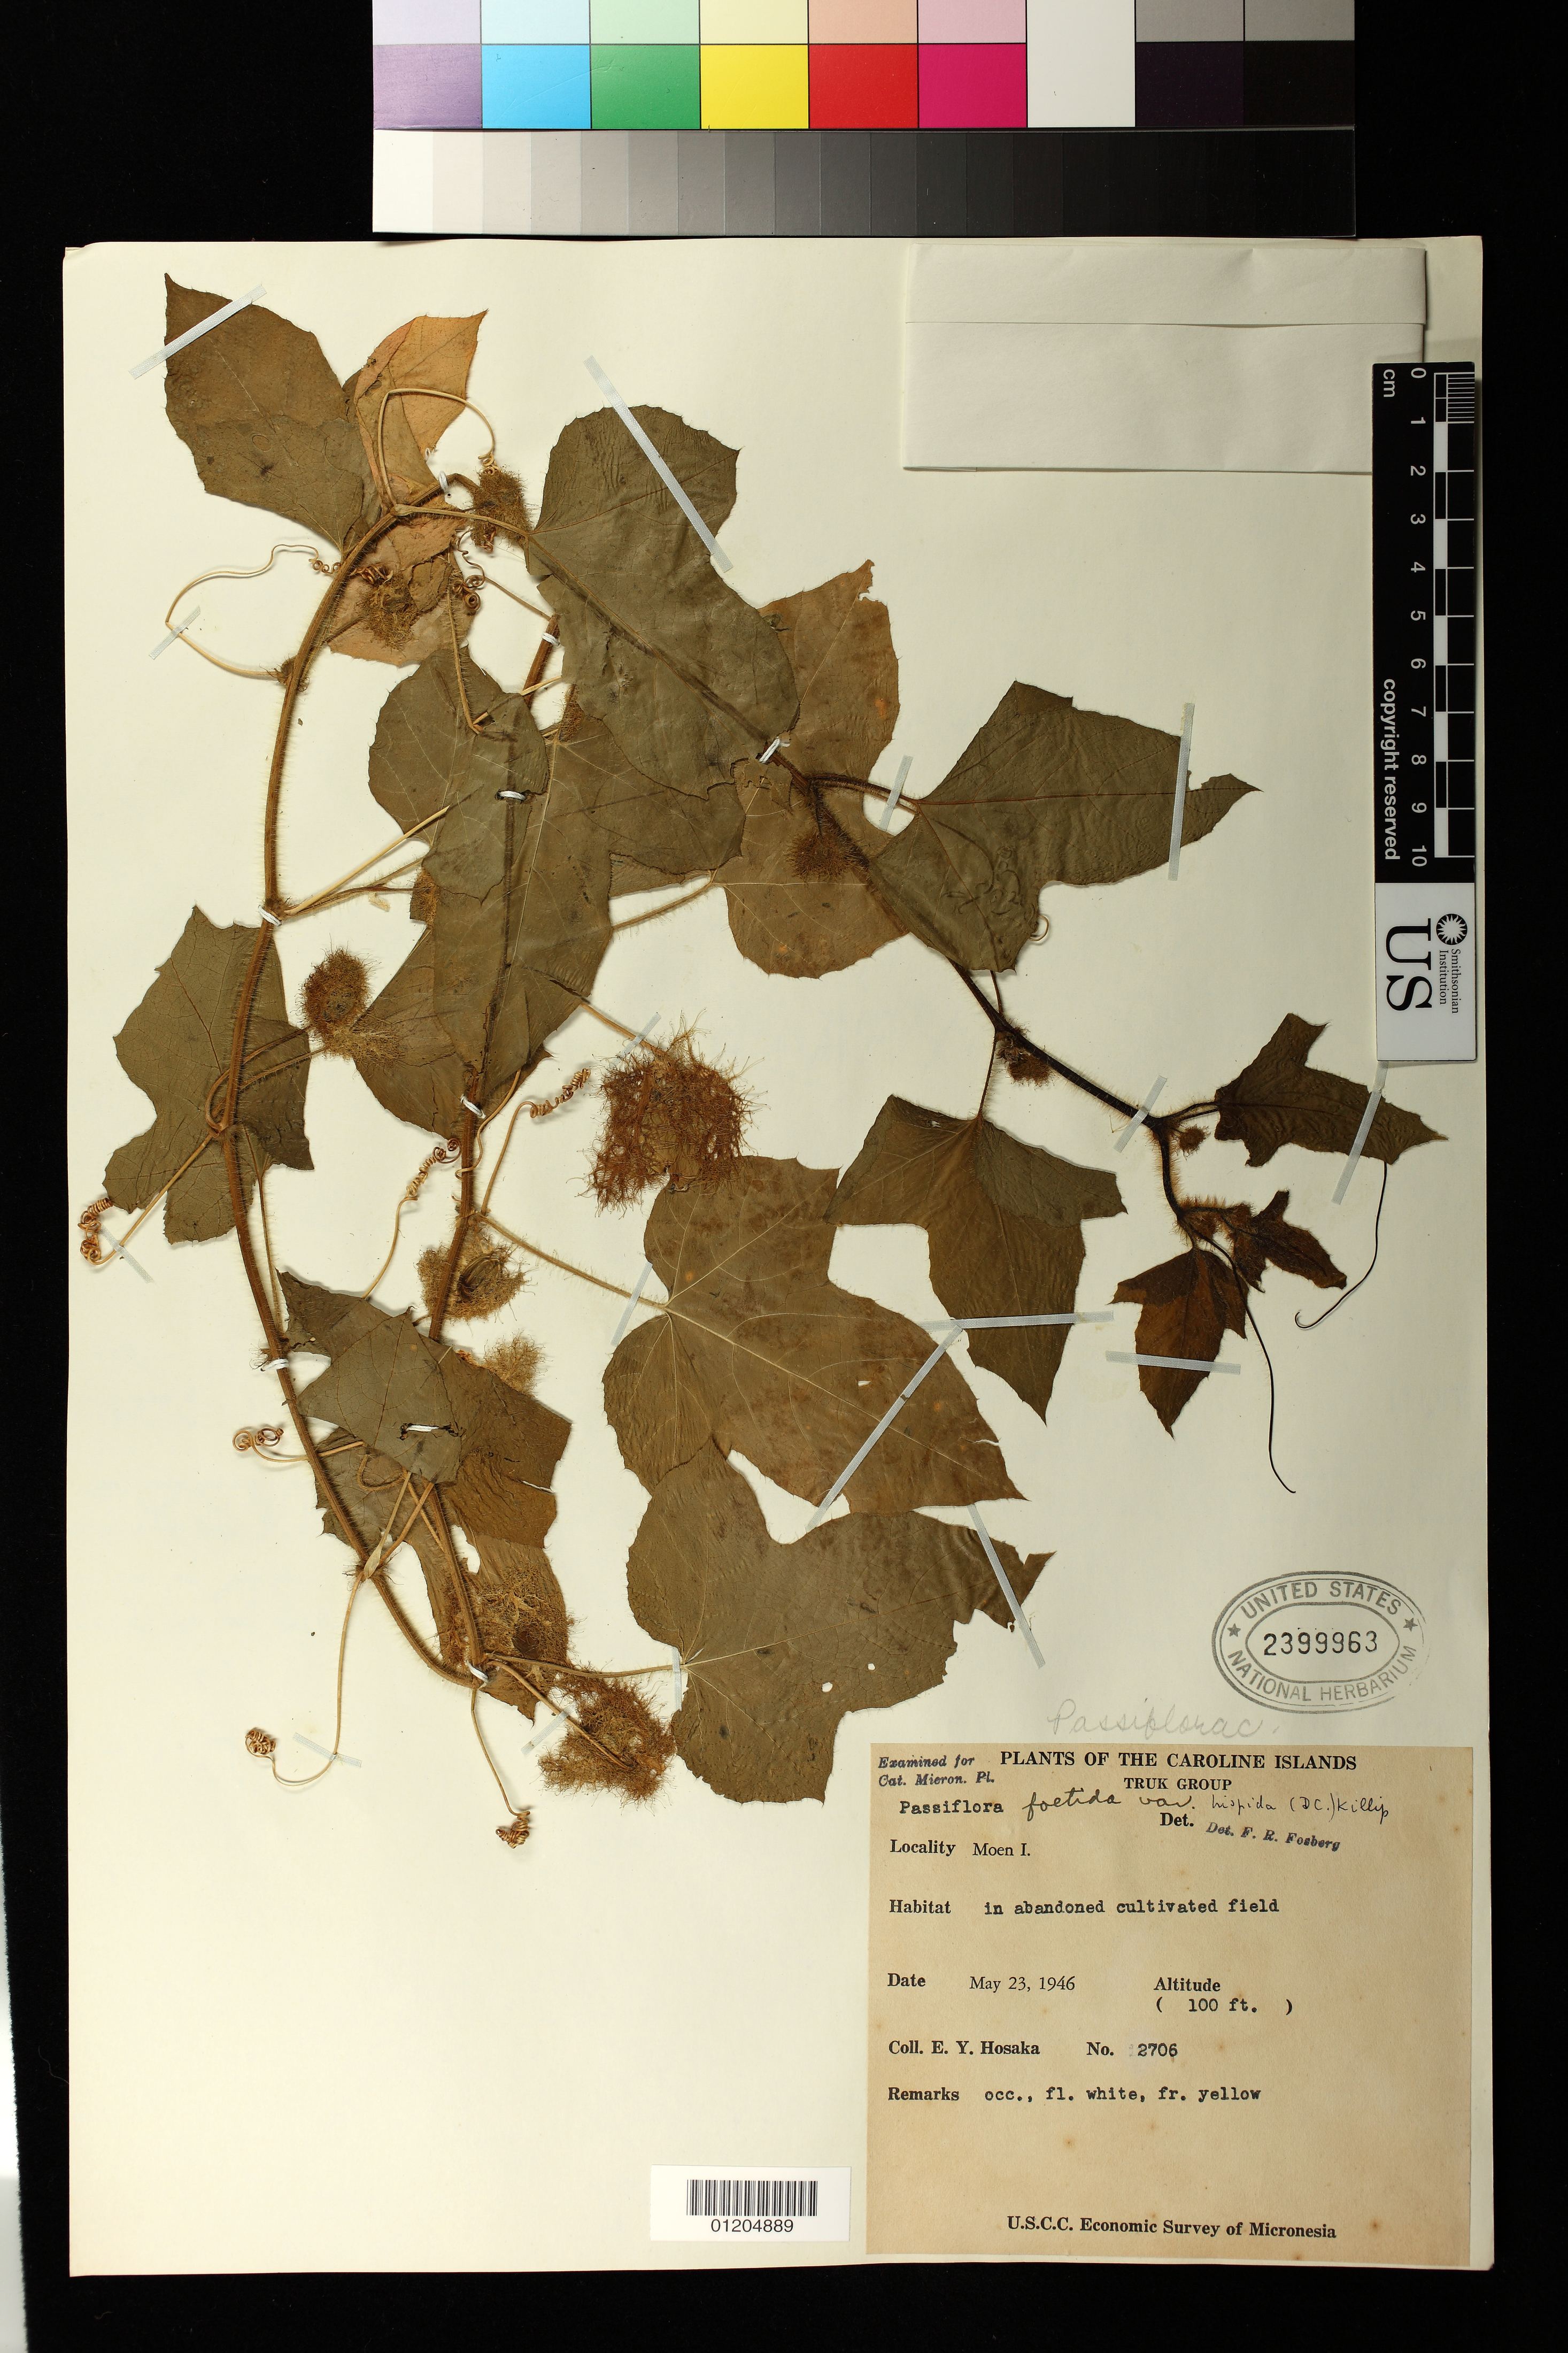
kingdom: Plantae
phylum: Tracheophyta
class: Magnoliopsida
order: Malpighiales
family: Passifloraceae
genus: Passiflora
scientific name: Passiflora foetida var. hispida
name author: (DC. ex Triana & Planch.) Killip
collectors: E. Y. Hosaka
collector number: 2706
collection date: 1946-05-23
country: Micronesia, Federated States of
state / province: Truk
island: Moen [Wono]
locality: Caroline Islands. Moen Island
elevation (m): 30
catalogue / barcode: US 2399963